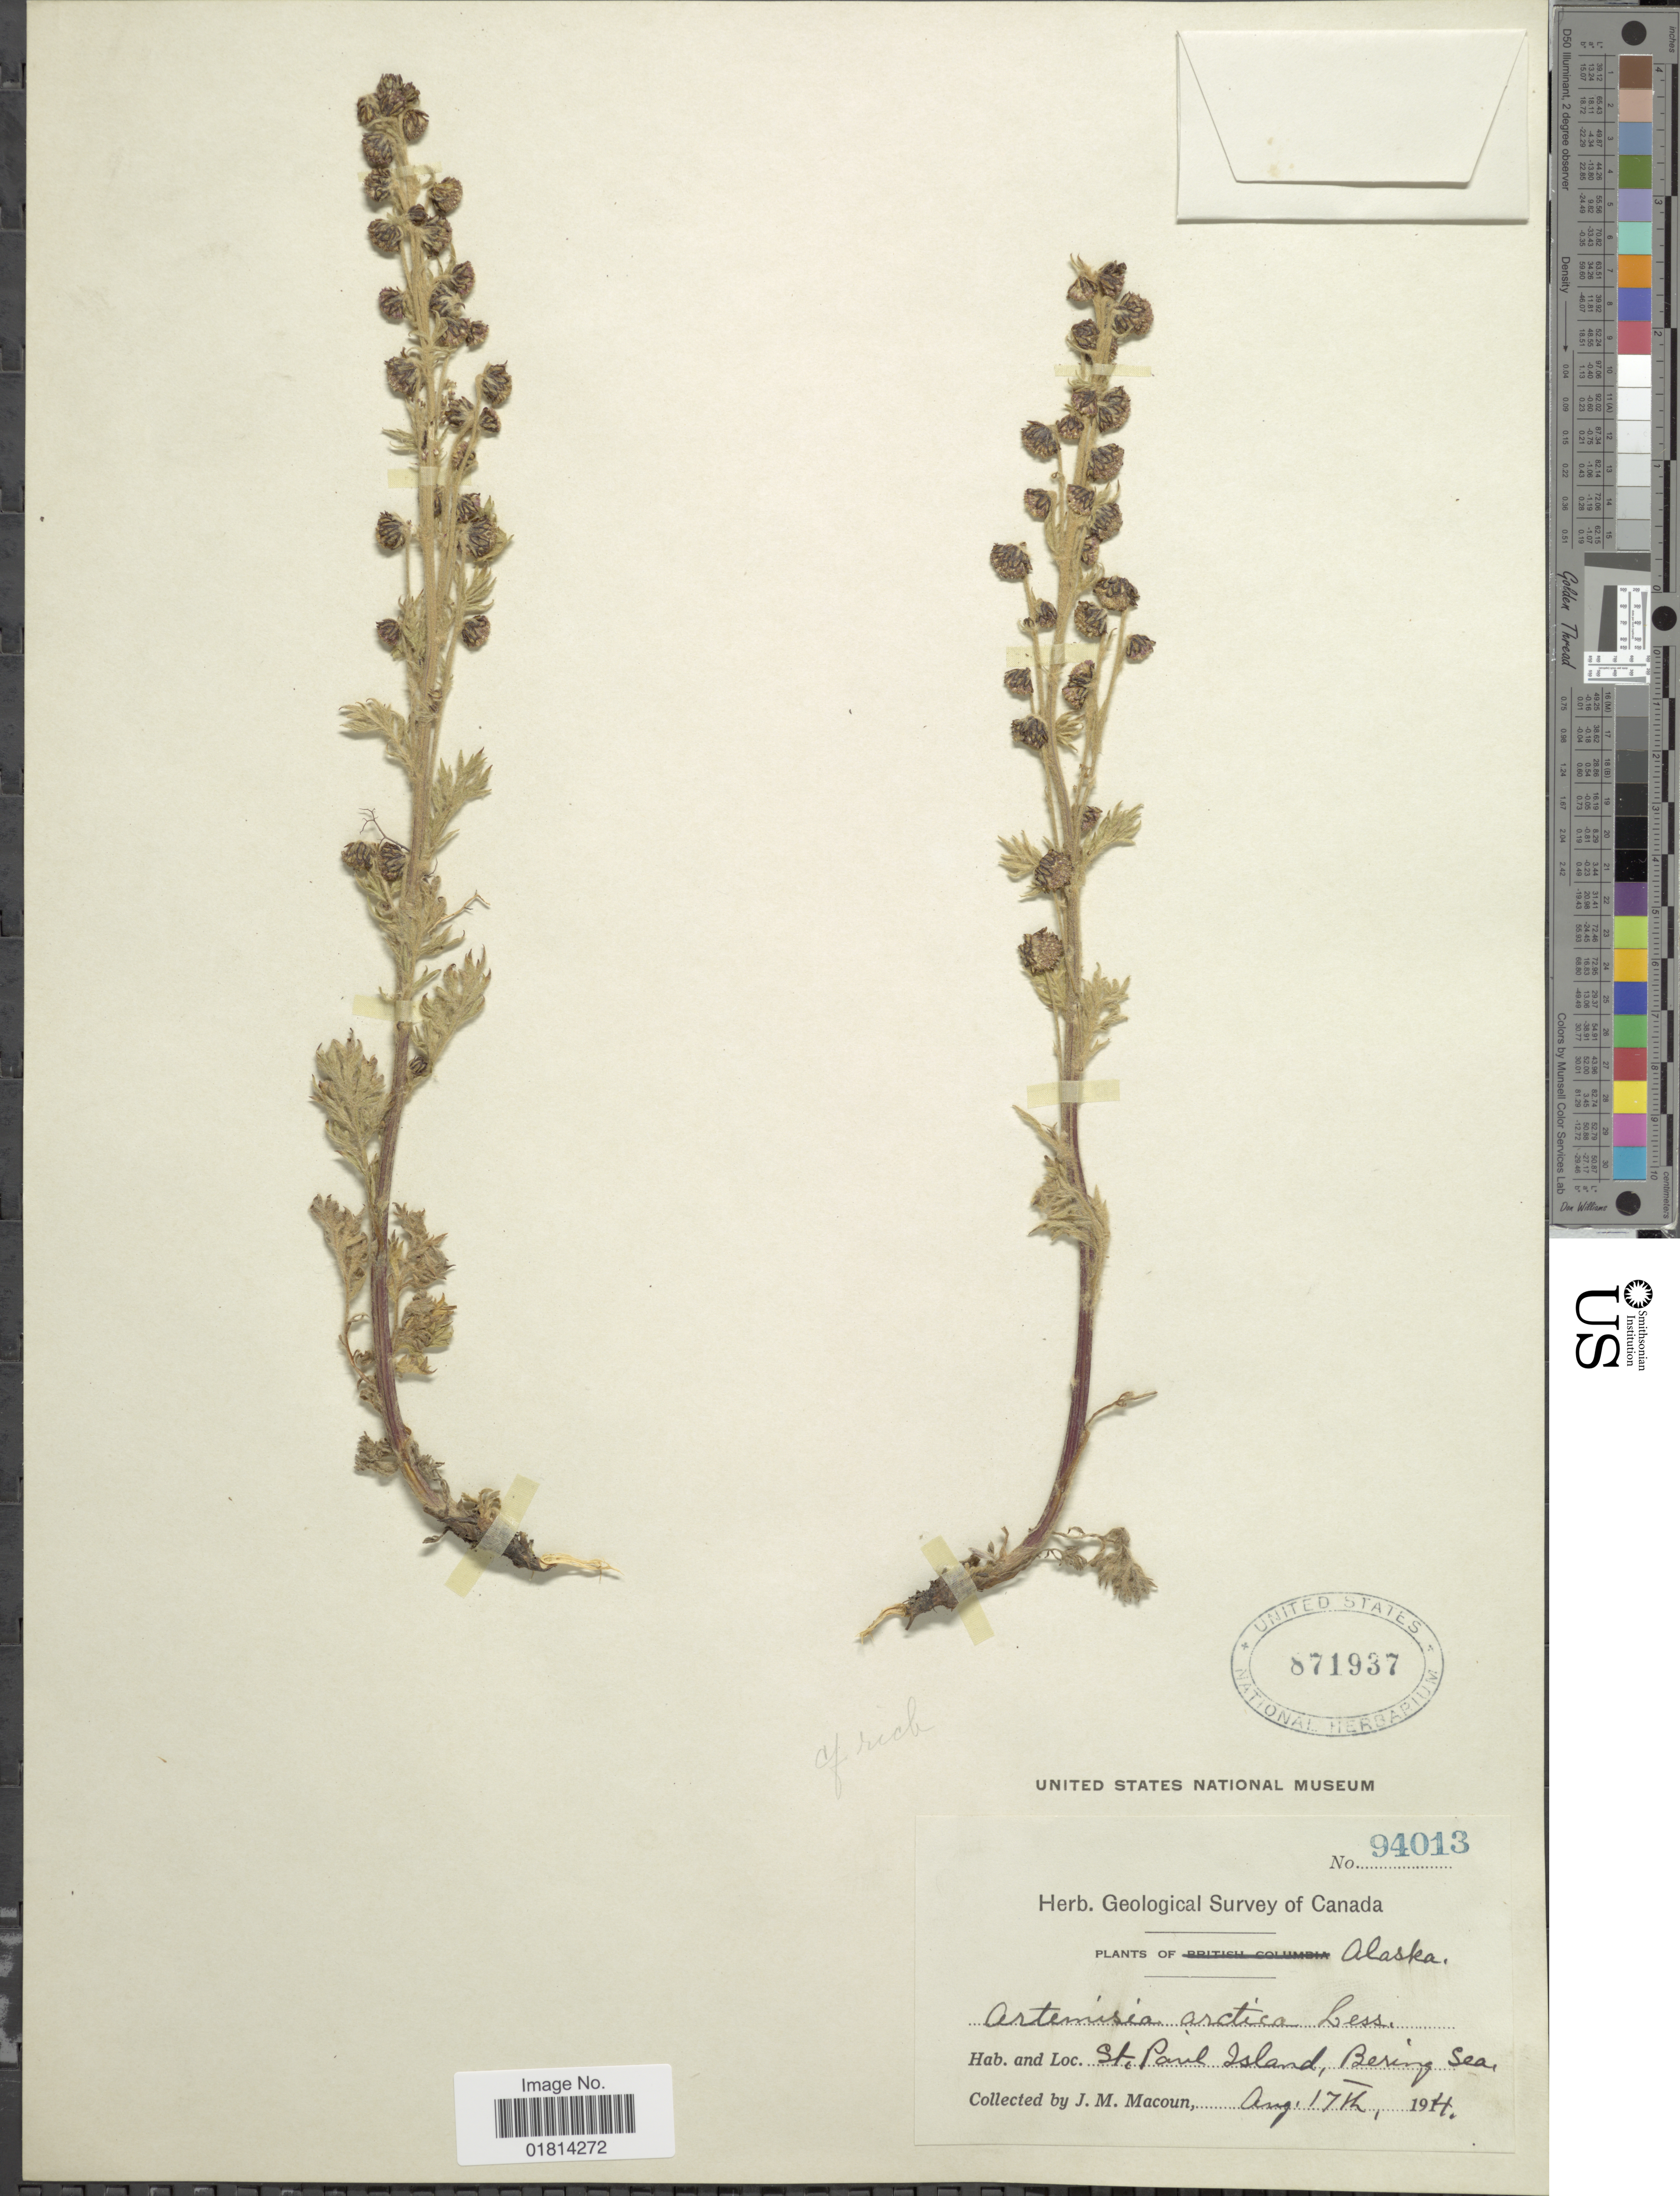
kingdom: Plantae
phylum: Tracheophyta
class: Magnoliopsida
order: Asterales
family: Asteraceae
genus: Artemisia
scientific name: Artemisia arctica var. beringensis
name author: Hultén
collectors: J. M. Macoun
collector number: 94013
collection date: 1914-08-17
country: United States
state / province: Alaska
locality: St. Paul Island, Bering Sea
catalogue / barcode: US 871937